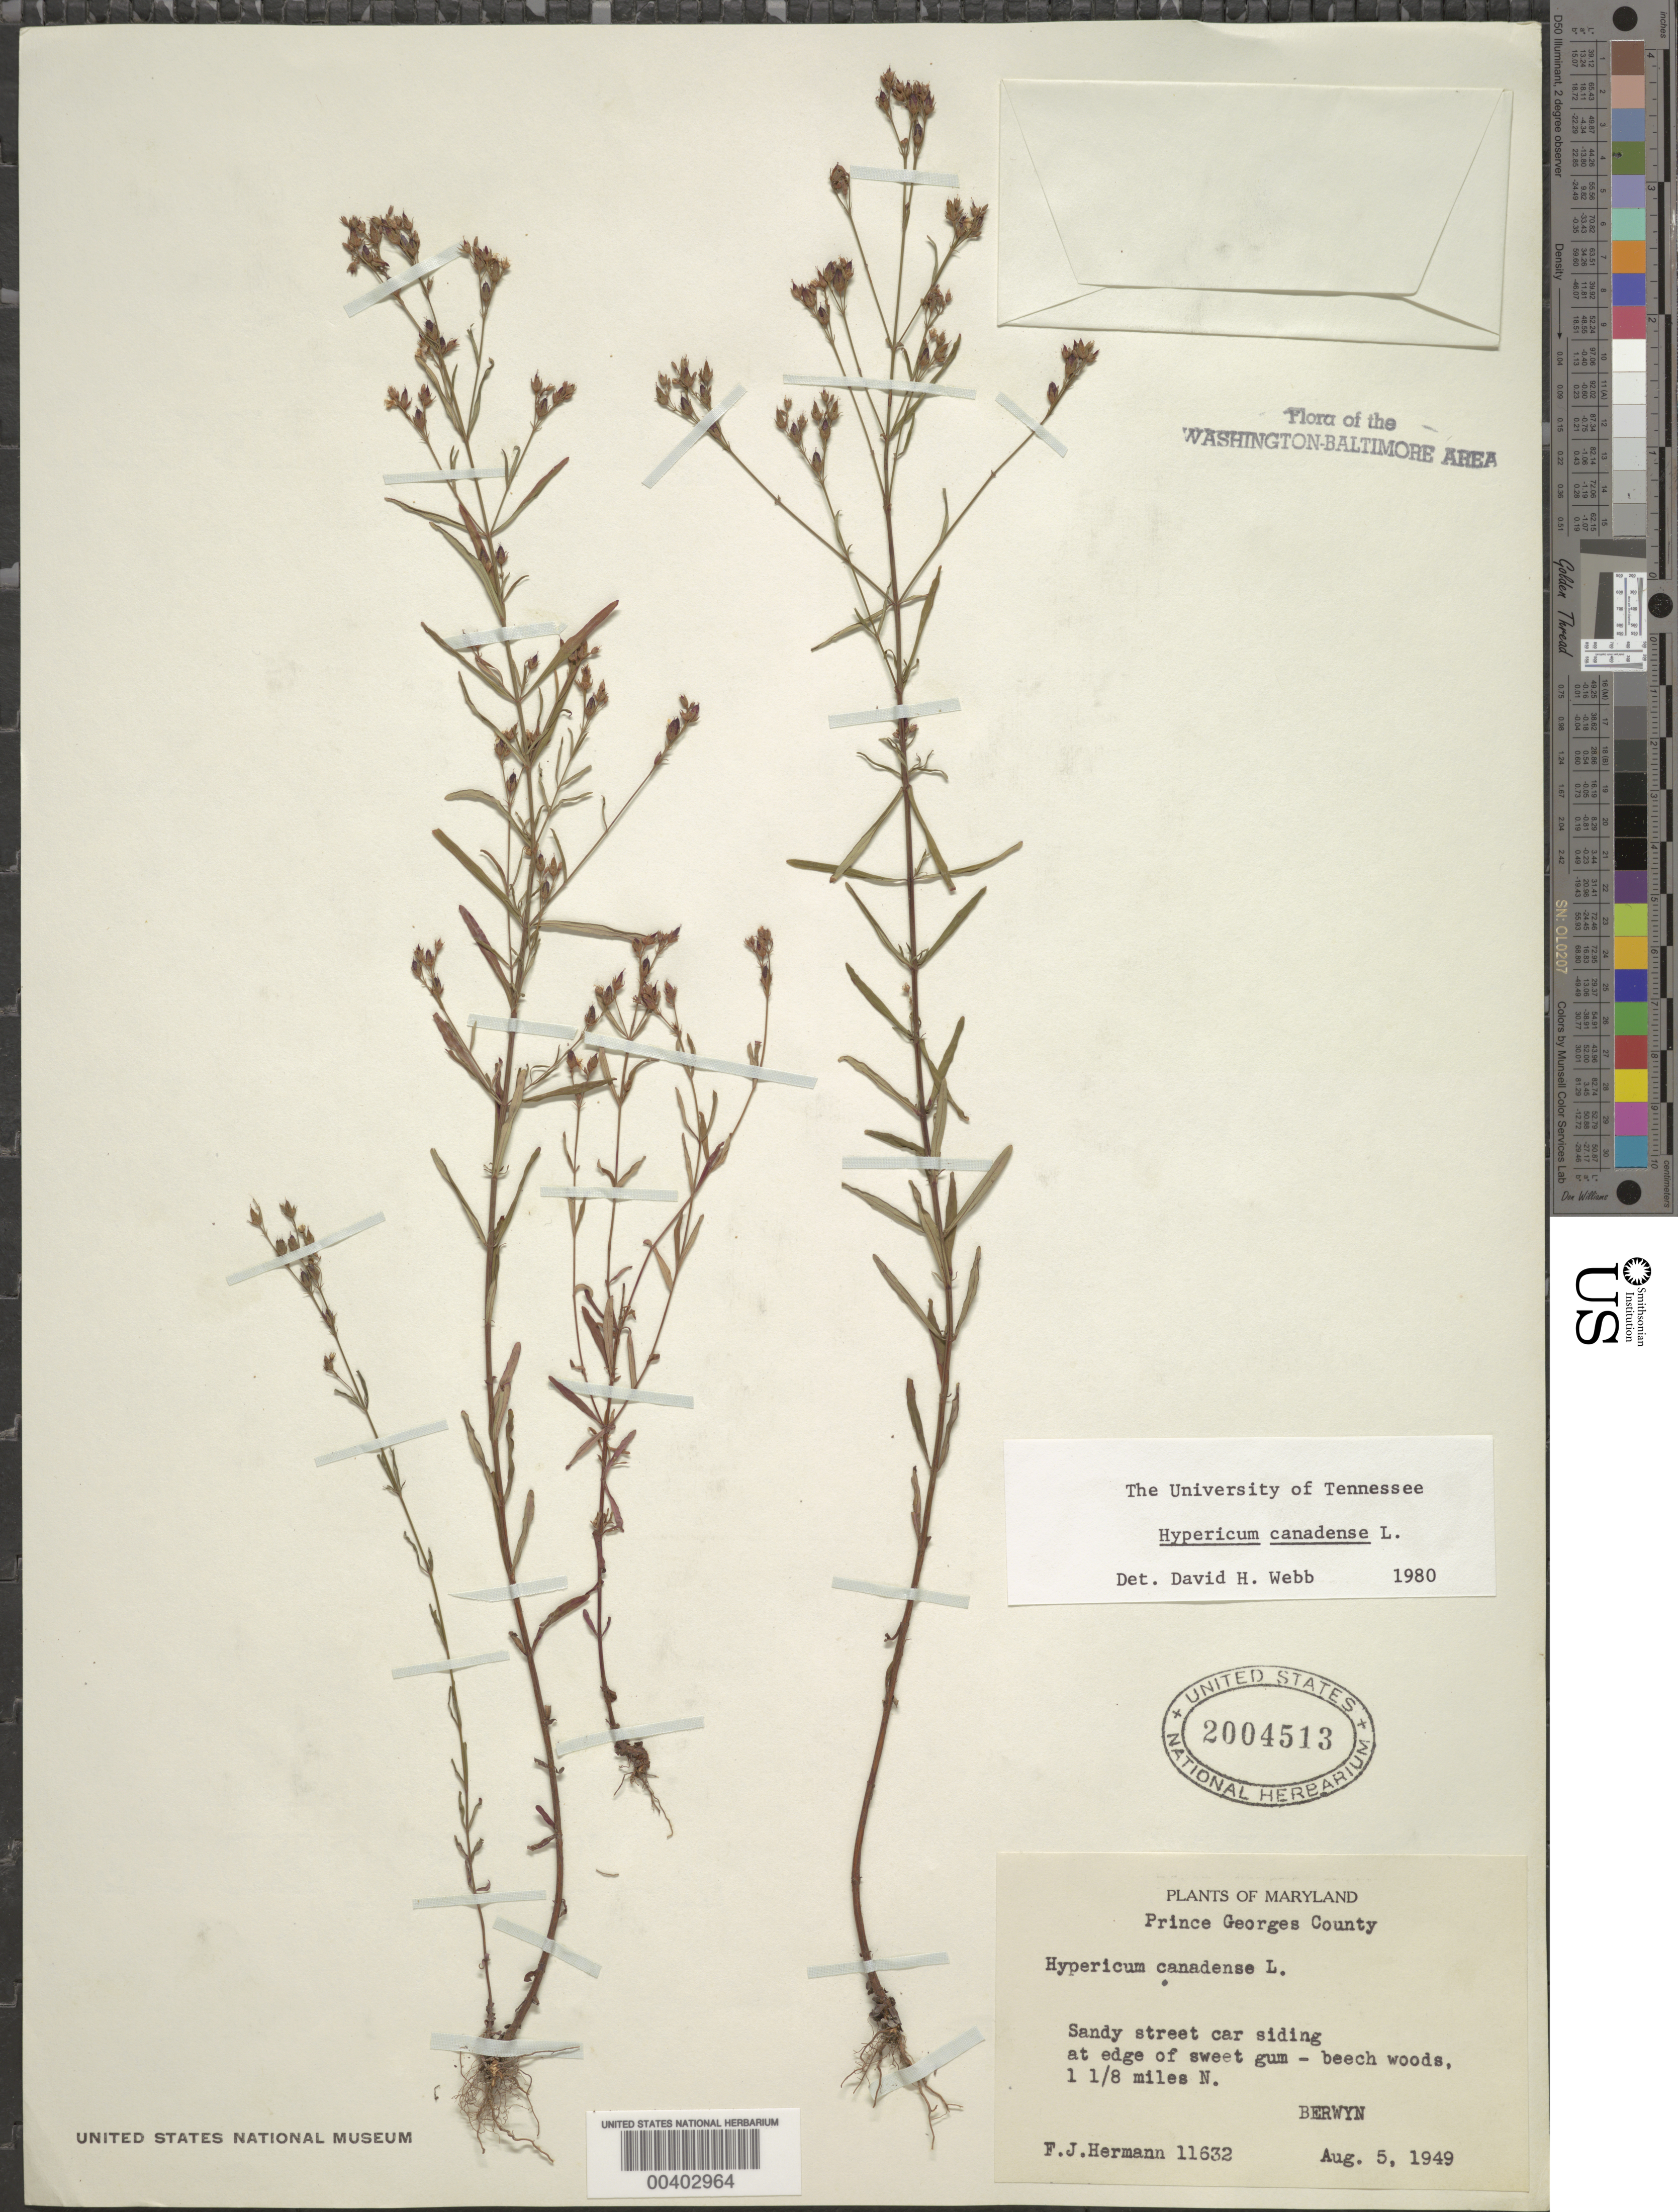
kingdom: Plantae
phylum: Tracheophyta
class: Magnoliopsida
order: Malpighiales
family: Hypericaceae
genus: Hypericum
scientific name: Hypericum canadense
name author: L.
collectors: F. J. Hermann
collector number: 11632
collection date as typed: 05 Aug 1949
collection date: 1949-08-05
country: United States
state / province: Maryland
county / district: Prince George's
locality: Berwyn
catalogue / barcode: US 2004513